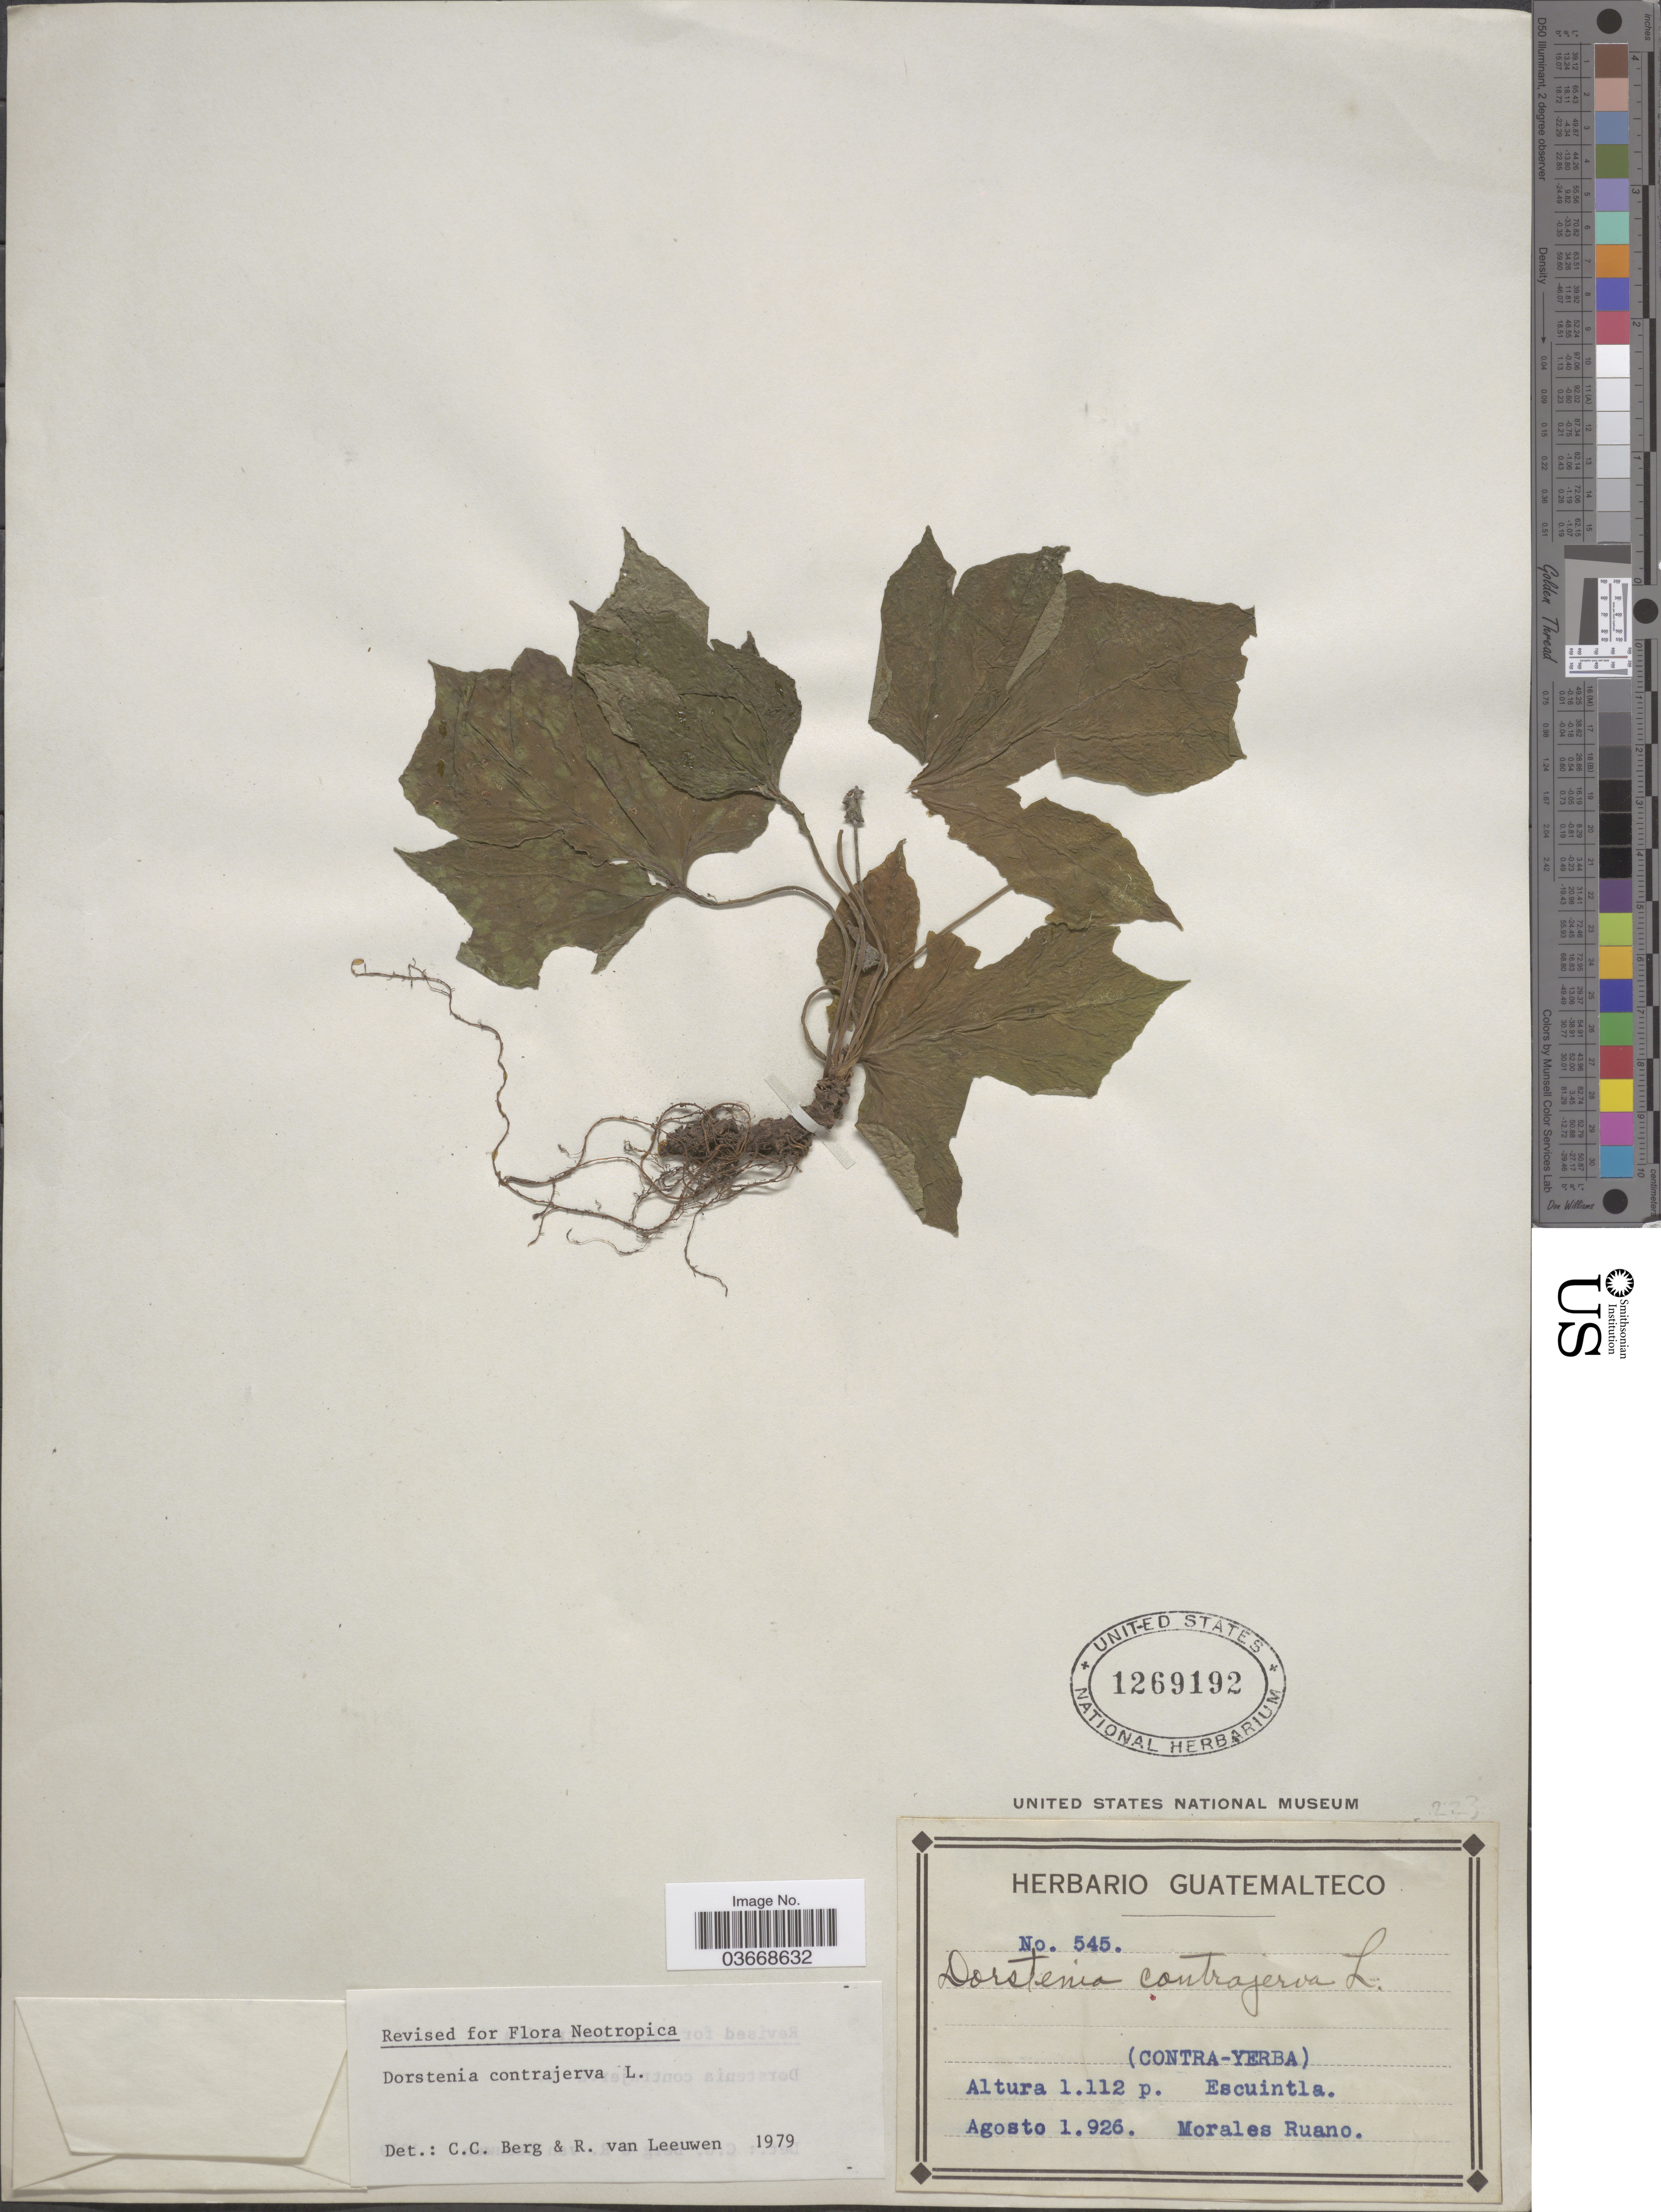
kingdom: Plantae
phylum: Tracheophyta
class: Magnoliopsida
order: Rosales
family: Moraceae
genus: Dorstenia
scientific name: Dorstenia contrajerva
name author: L.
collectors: M. Ruano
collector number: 545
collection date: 1926-08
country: Guatemala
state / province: Escuintla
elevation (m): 339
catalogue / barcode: US 1269192